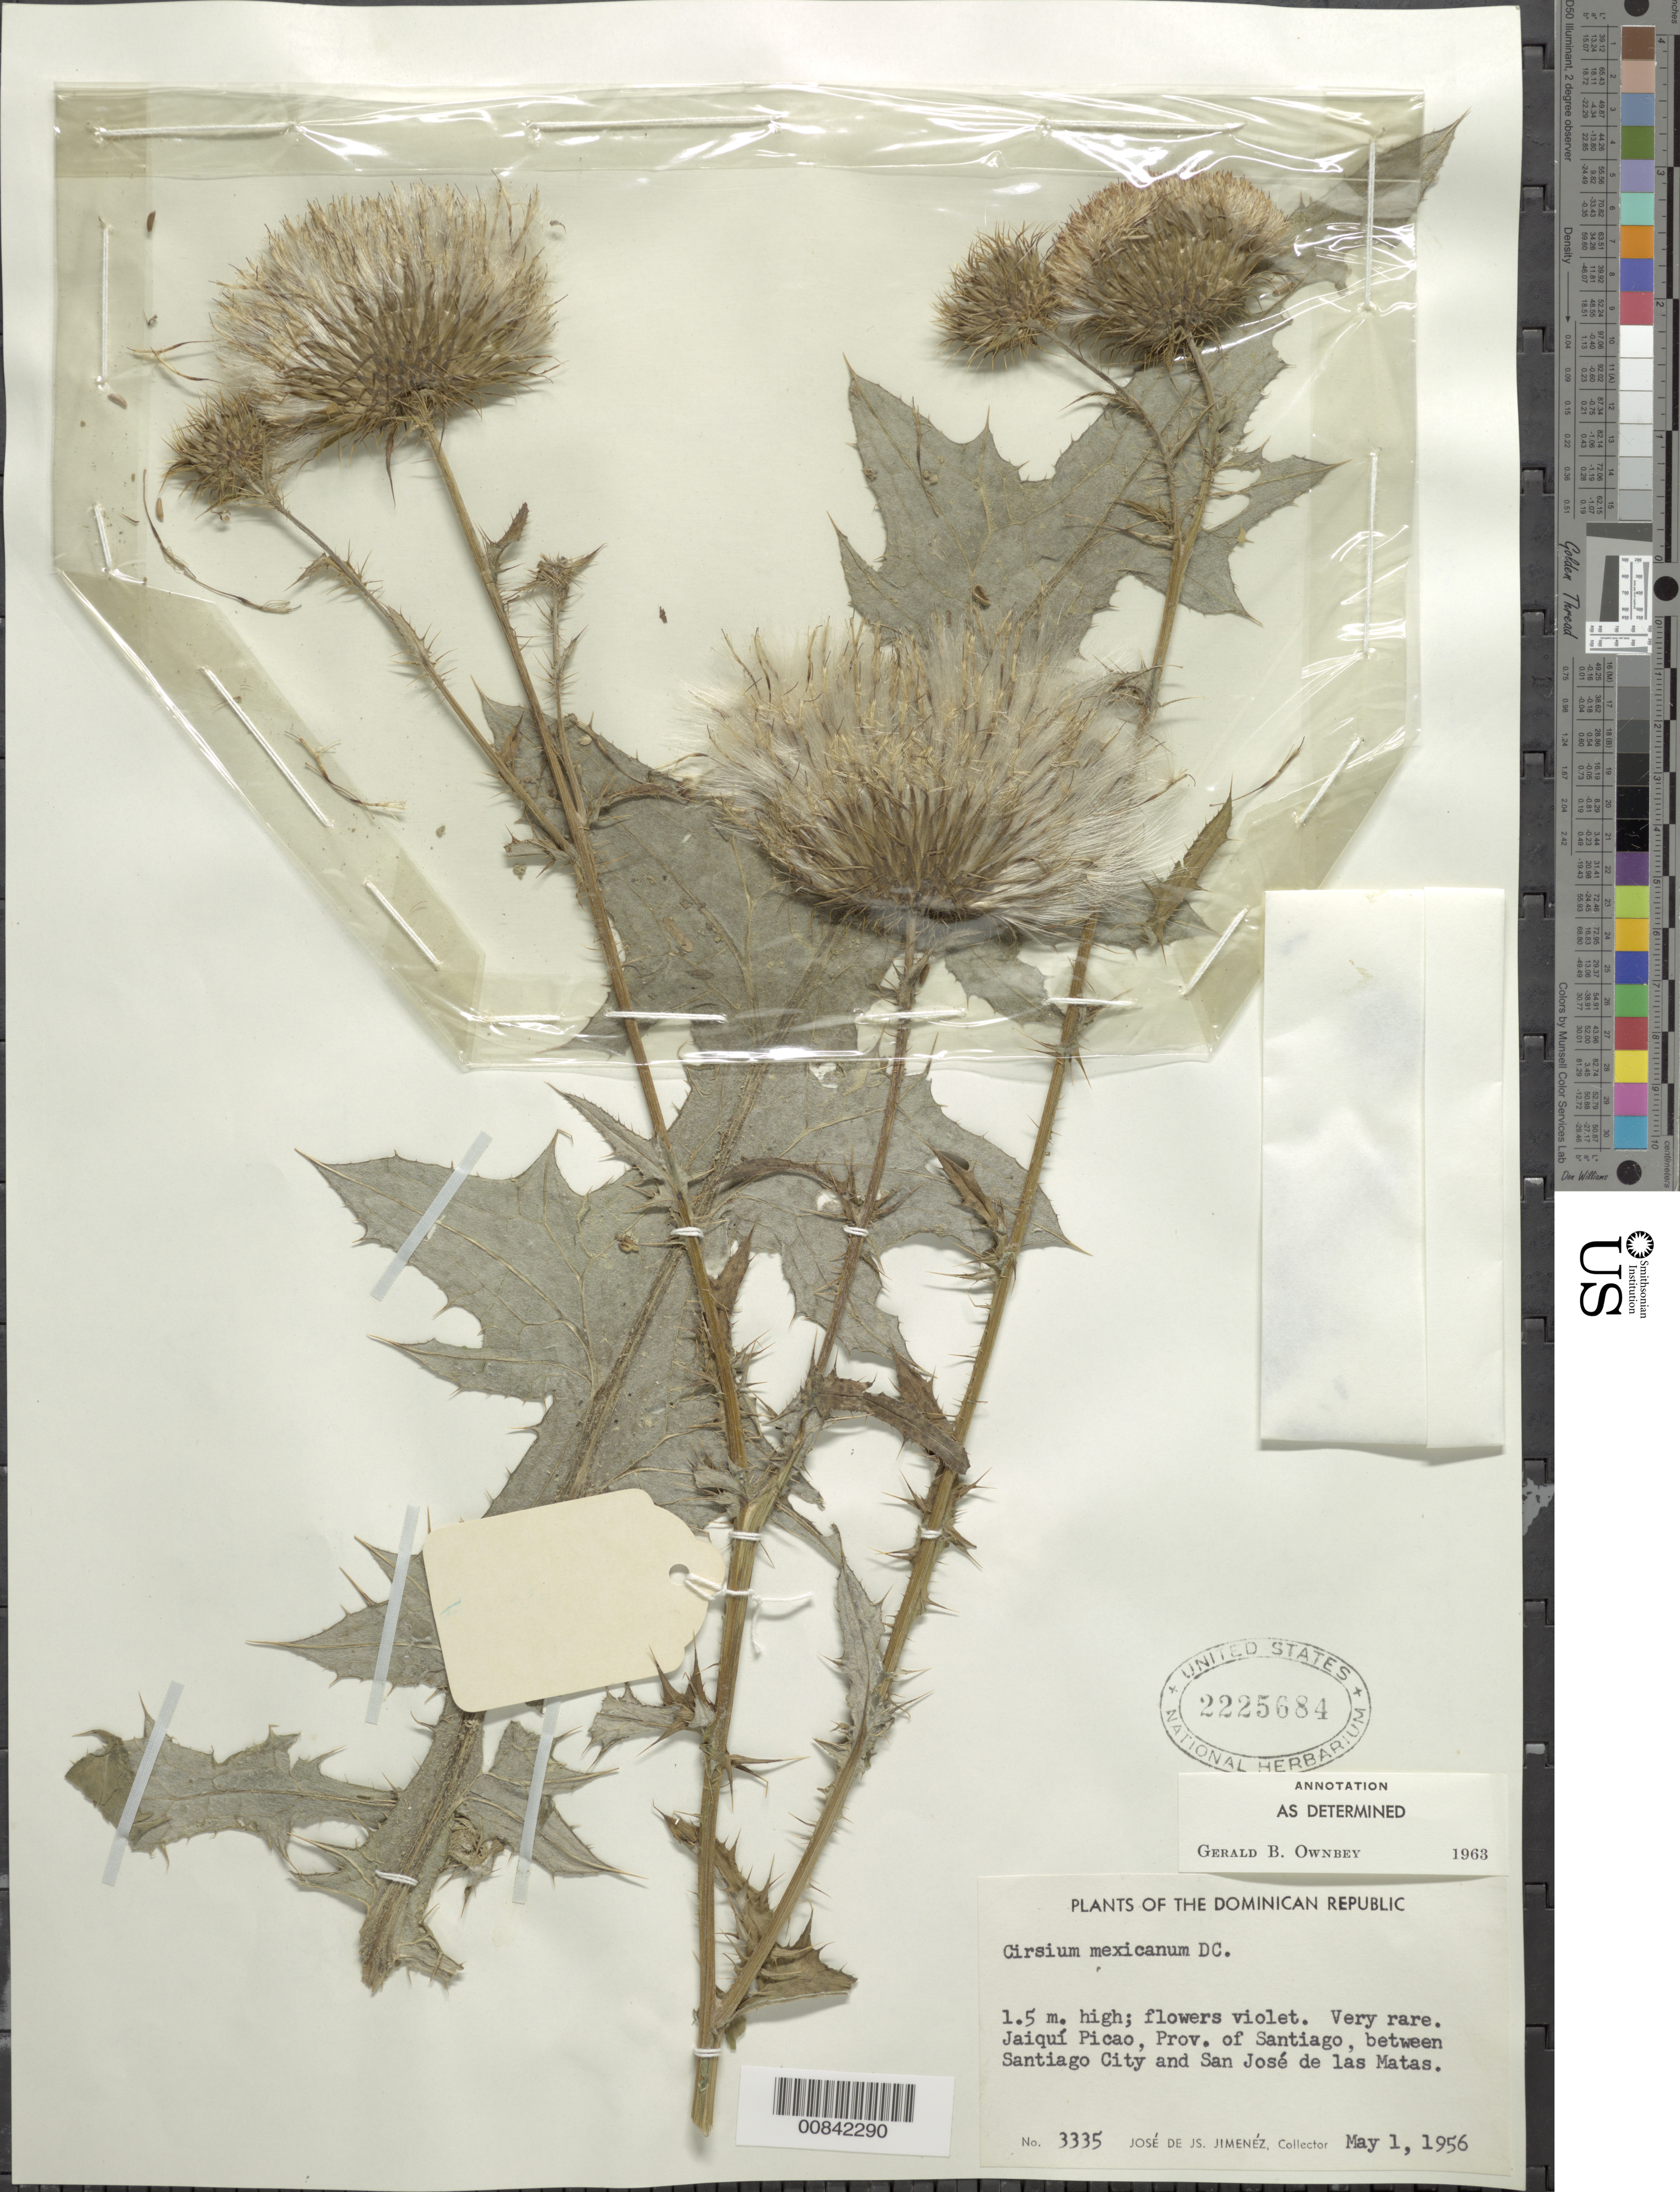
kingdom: Plantae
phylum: Tracheophyta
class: Magnoliopsida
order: Asterales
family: Asteraceae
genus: Cirsium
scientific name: Cirsium mexicanum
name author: DC.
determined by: Ownbey, G. B.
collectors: J. J. Jiménez Almonte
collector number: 3335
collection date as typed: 01 May 1956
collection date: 1956-05-01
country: Dominican Republic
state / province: Santiago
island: Hispaniola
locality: Jaiquí Picado, between Santiago City and San José de las Matas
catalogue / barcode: US 2225684